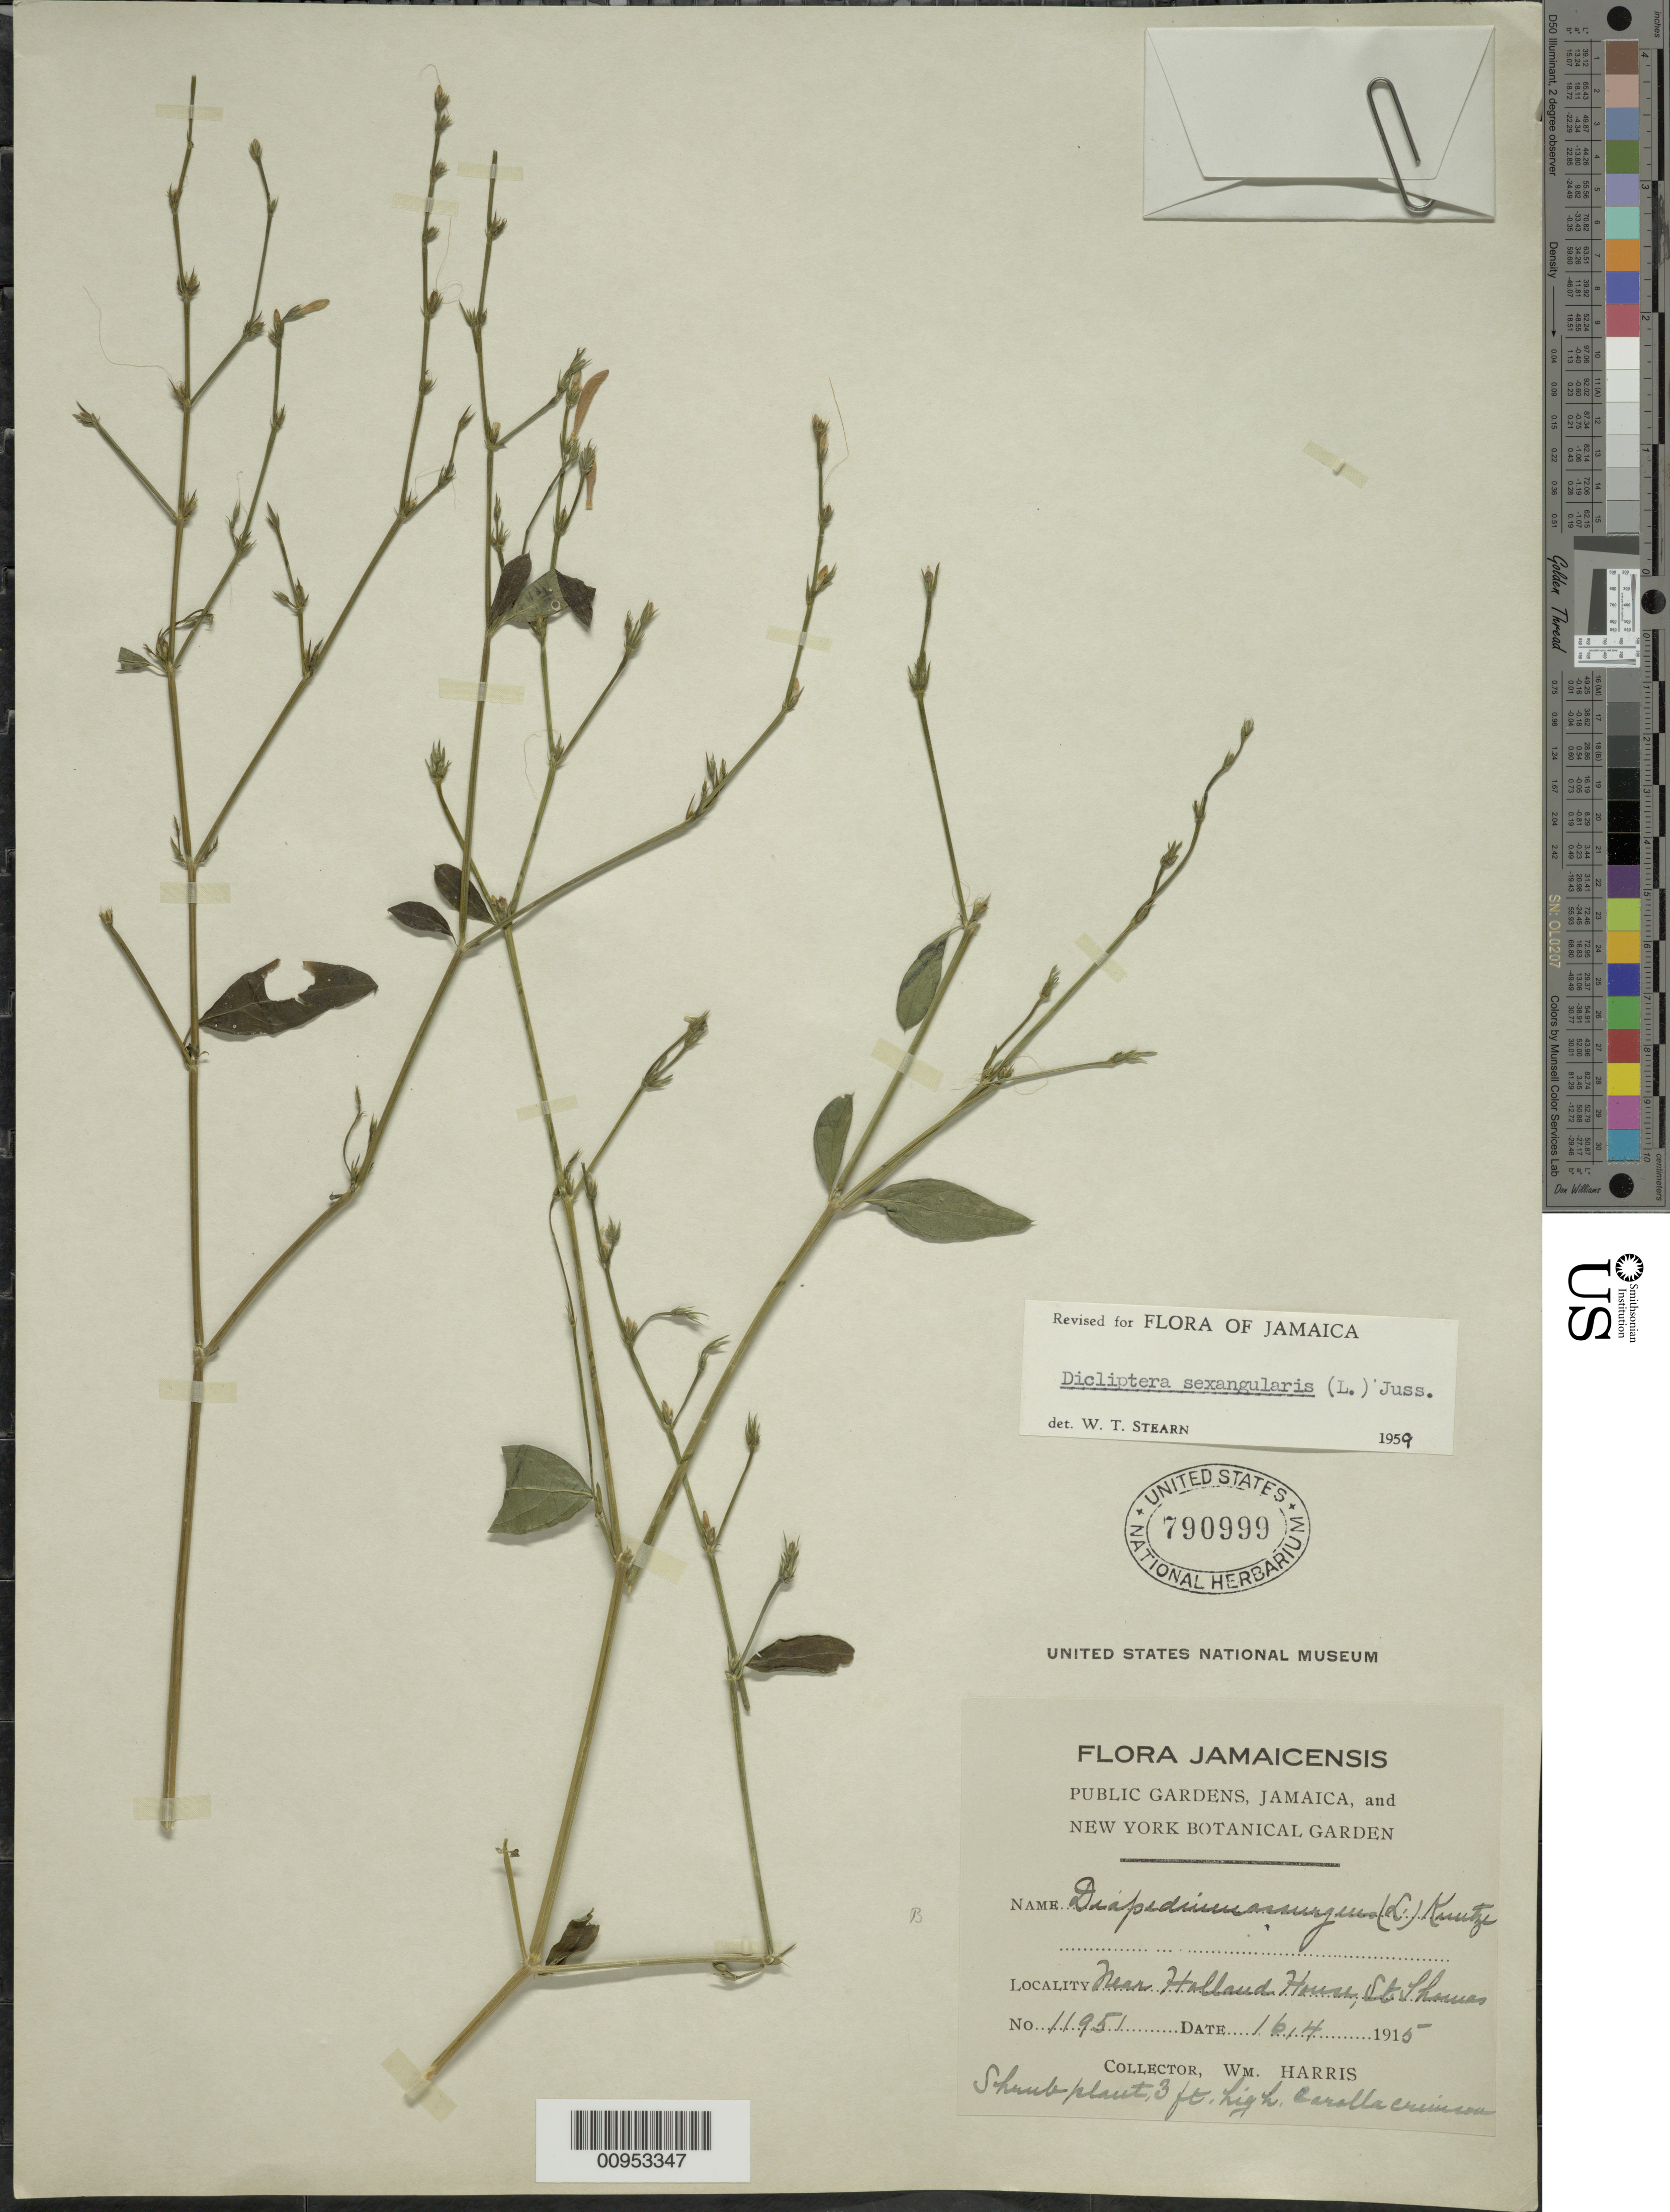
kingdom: Plantae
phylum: Tracheophyta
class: Magnoliopsida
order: Lamiales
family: Acanthaceae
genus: Dicliptera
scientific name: Dicliptera sexangularis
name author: (L.) Juss.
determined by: Stearn, William T.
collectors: W. H. Harris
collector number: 11951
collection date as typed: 16 Apr 1915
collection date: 1915-04-16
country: Jamaica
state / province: Saint Thomas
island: Jamaica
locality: Near Holland House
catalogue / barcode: US 790999